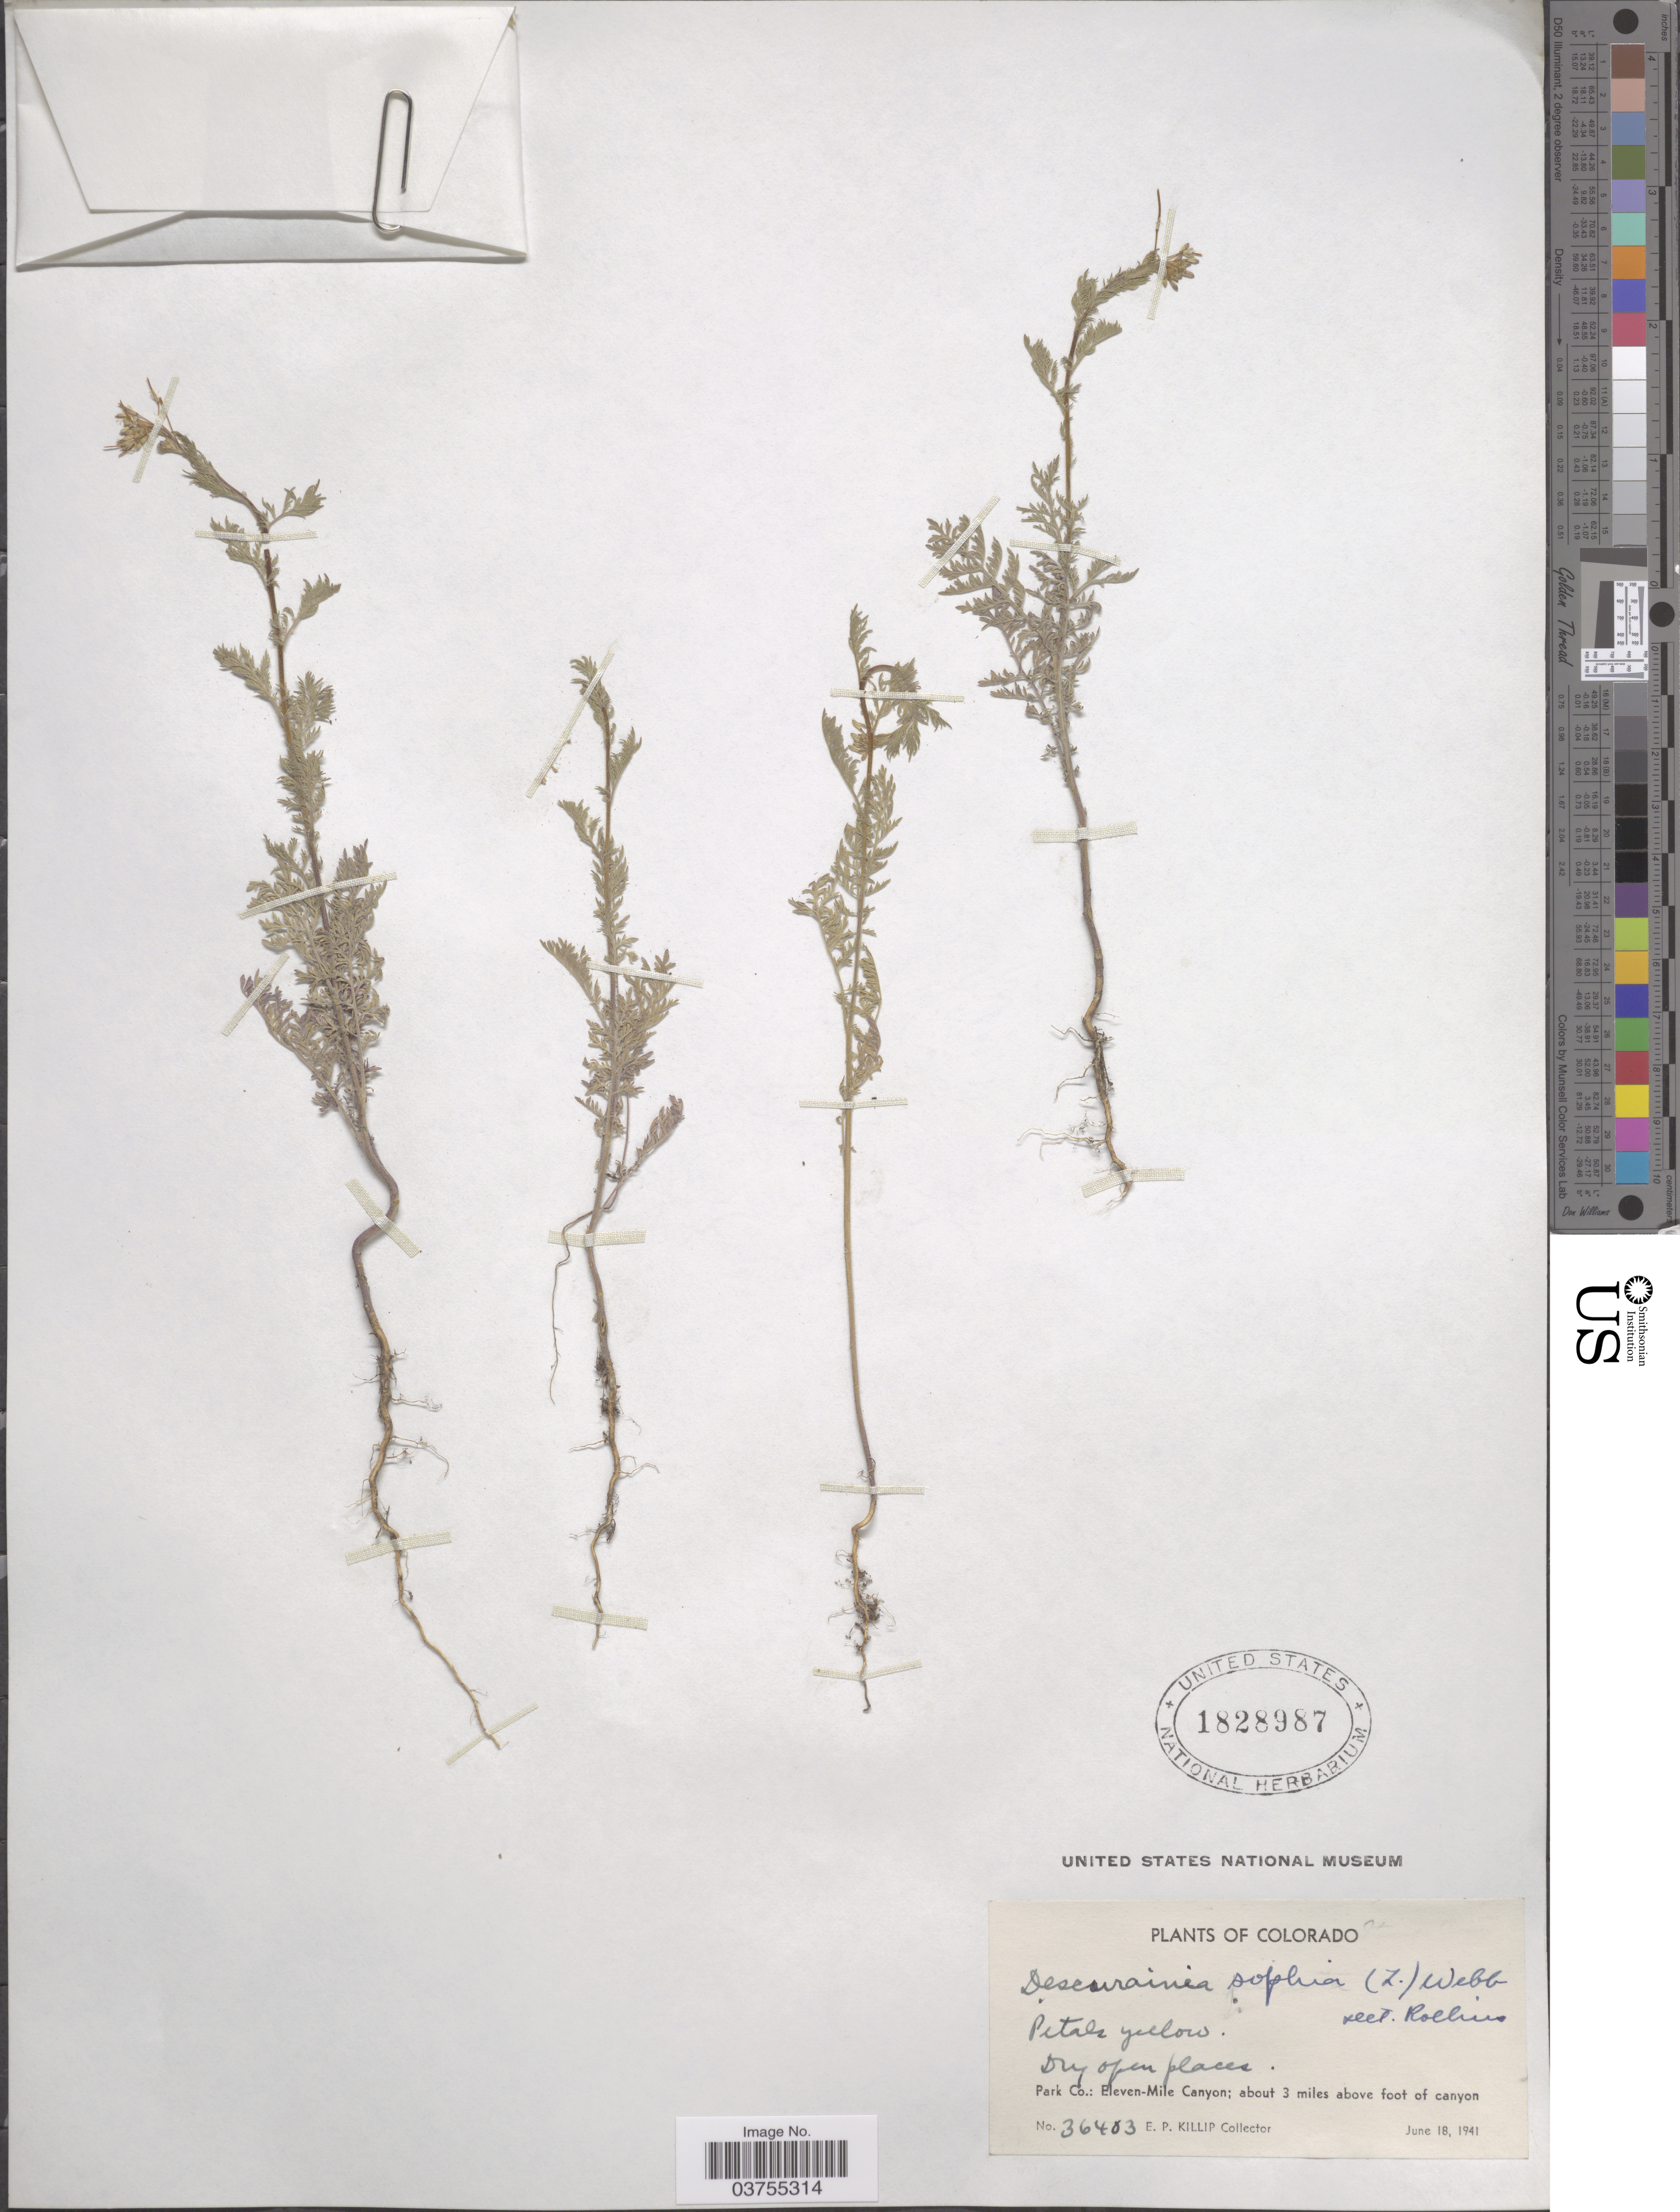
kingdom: Plantae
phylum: Tracheophyta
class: Magnoliopsida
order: Brassicales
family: Brassicaceae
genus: Descurainia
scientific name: Descurainia sophia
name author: (L.) Webb ex Prantl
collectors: E. P. Killip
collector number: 36403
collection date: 1941-06-18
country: United States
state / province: Colorado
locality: Park Co.: Eleven-Mile Canyon; about 3 miles above foot of canyon.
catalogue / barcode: US 1828987